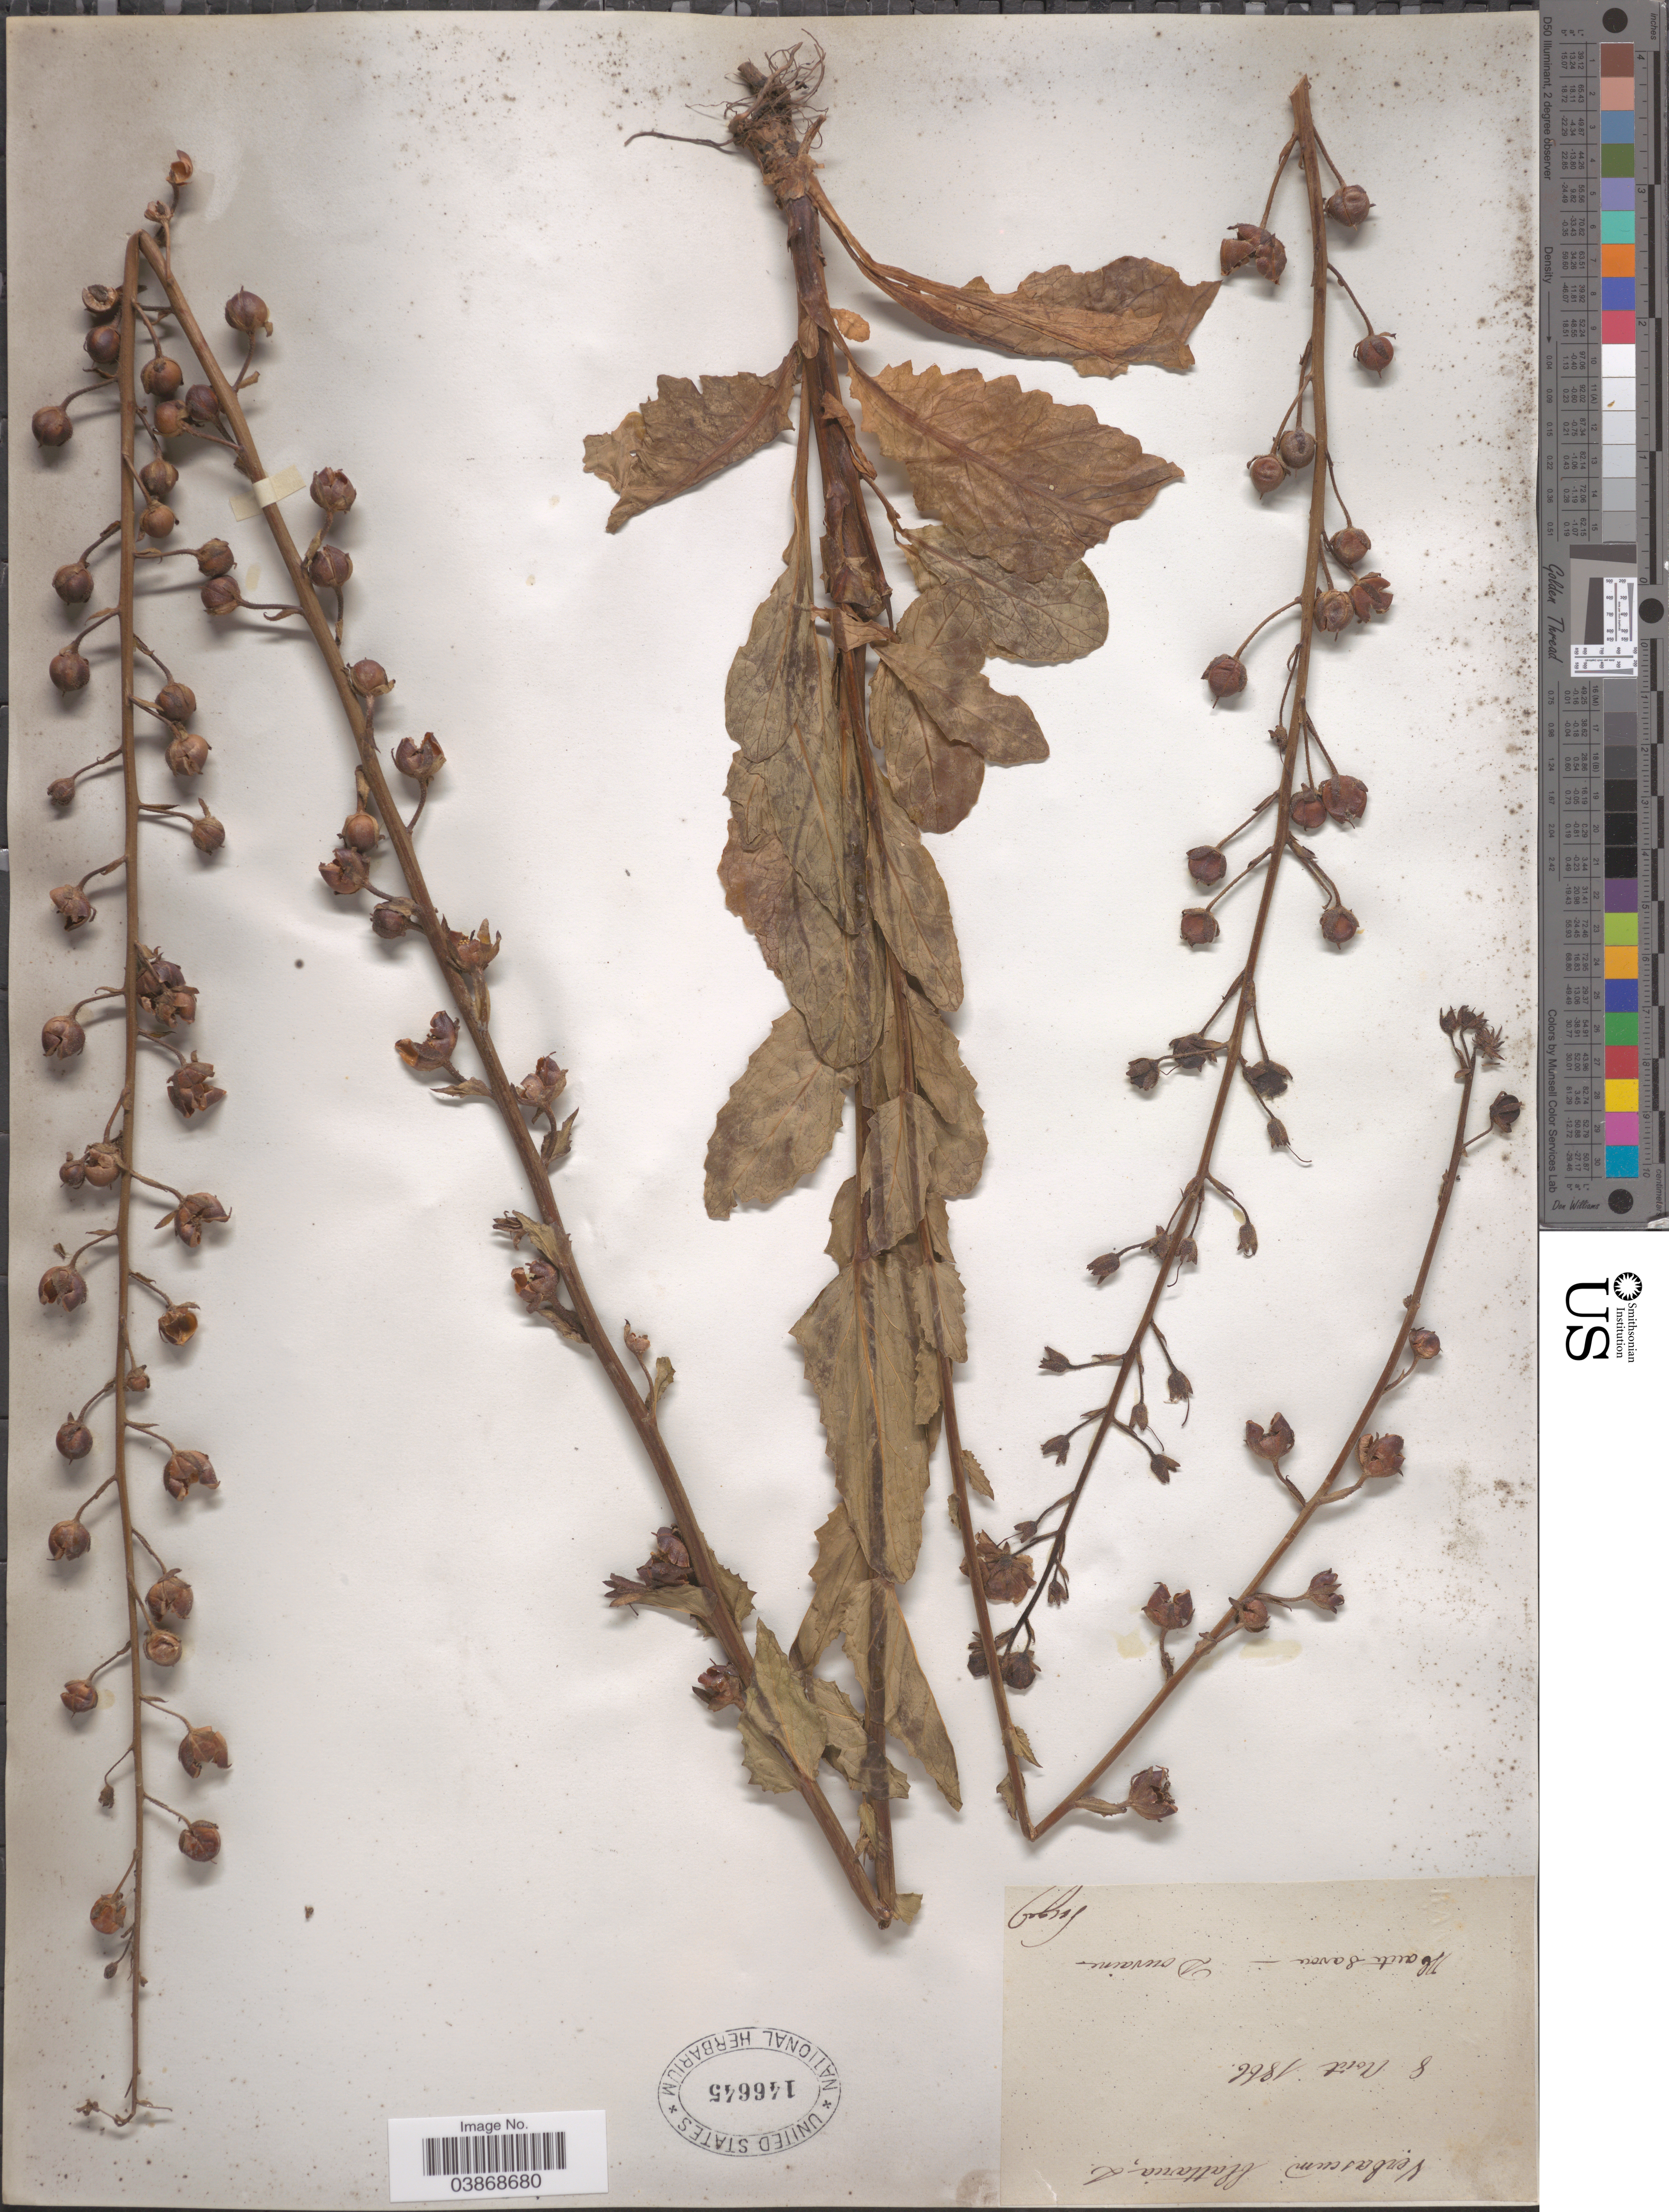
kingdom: Plantae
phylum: Tracheophyta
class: Magnoliopsida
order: Lamiales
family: Scrophulariaceae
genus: Verbascum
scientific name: Verbascum blattaria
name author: L.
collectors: -. Puget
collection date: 1866-08-08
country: France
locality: Haute Savoie - Douvaine.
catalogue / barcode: US 146645